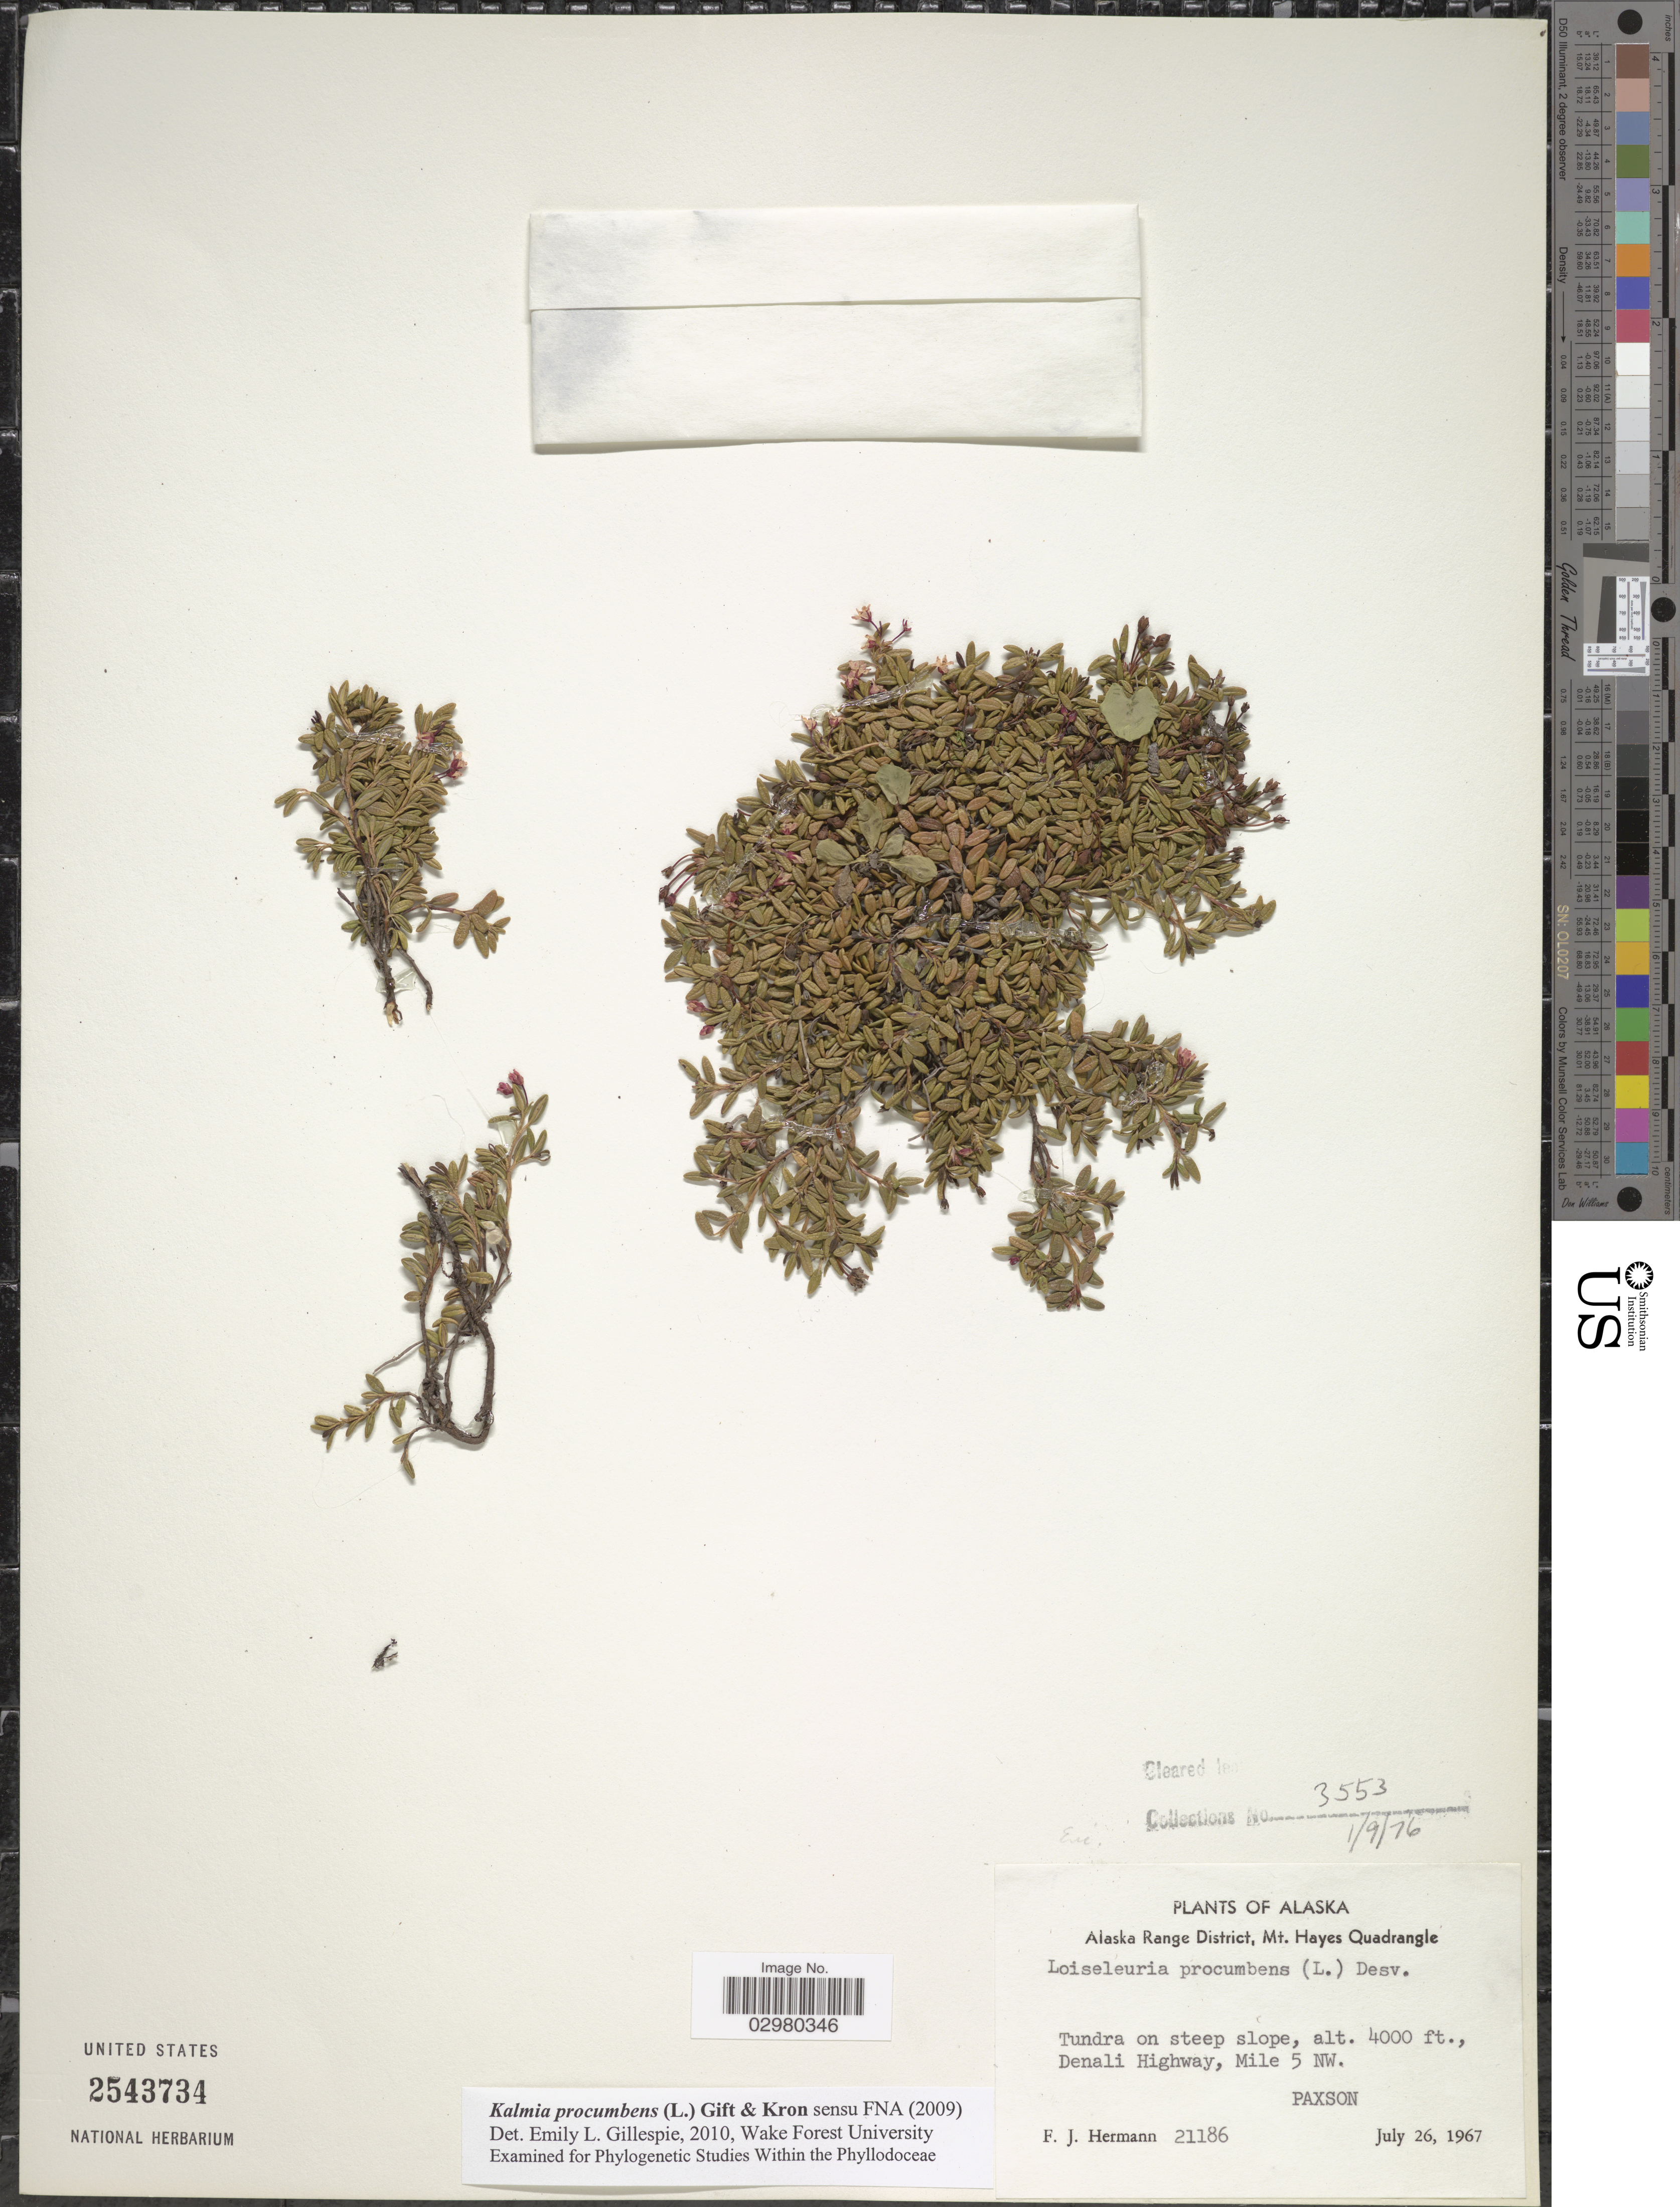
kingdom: Plantae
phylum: Tracheophyta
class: Magnoliopsida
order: Ericales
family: Ericaceae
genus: Loiseleuria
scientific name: Loiseleuria procumbens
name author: (L.) Desv.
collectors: F. J. Hermann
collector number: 21186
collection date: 1967-07-26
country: United States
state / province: Alaska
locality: Alaska Range District, Mt. Hayes Quadrangle. Tundra on steep slope. Denali Highway, Mile 5 NW. Paxson.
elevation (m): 1219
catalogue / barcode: US 2543734